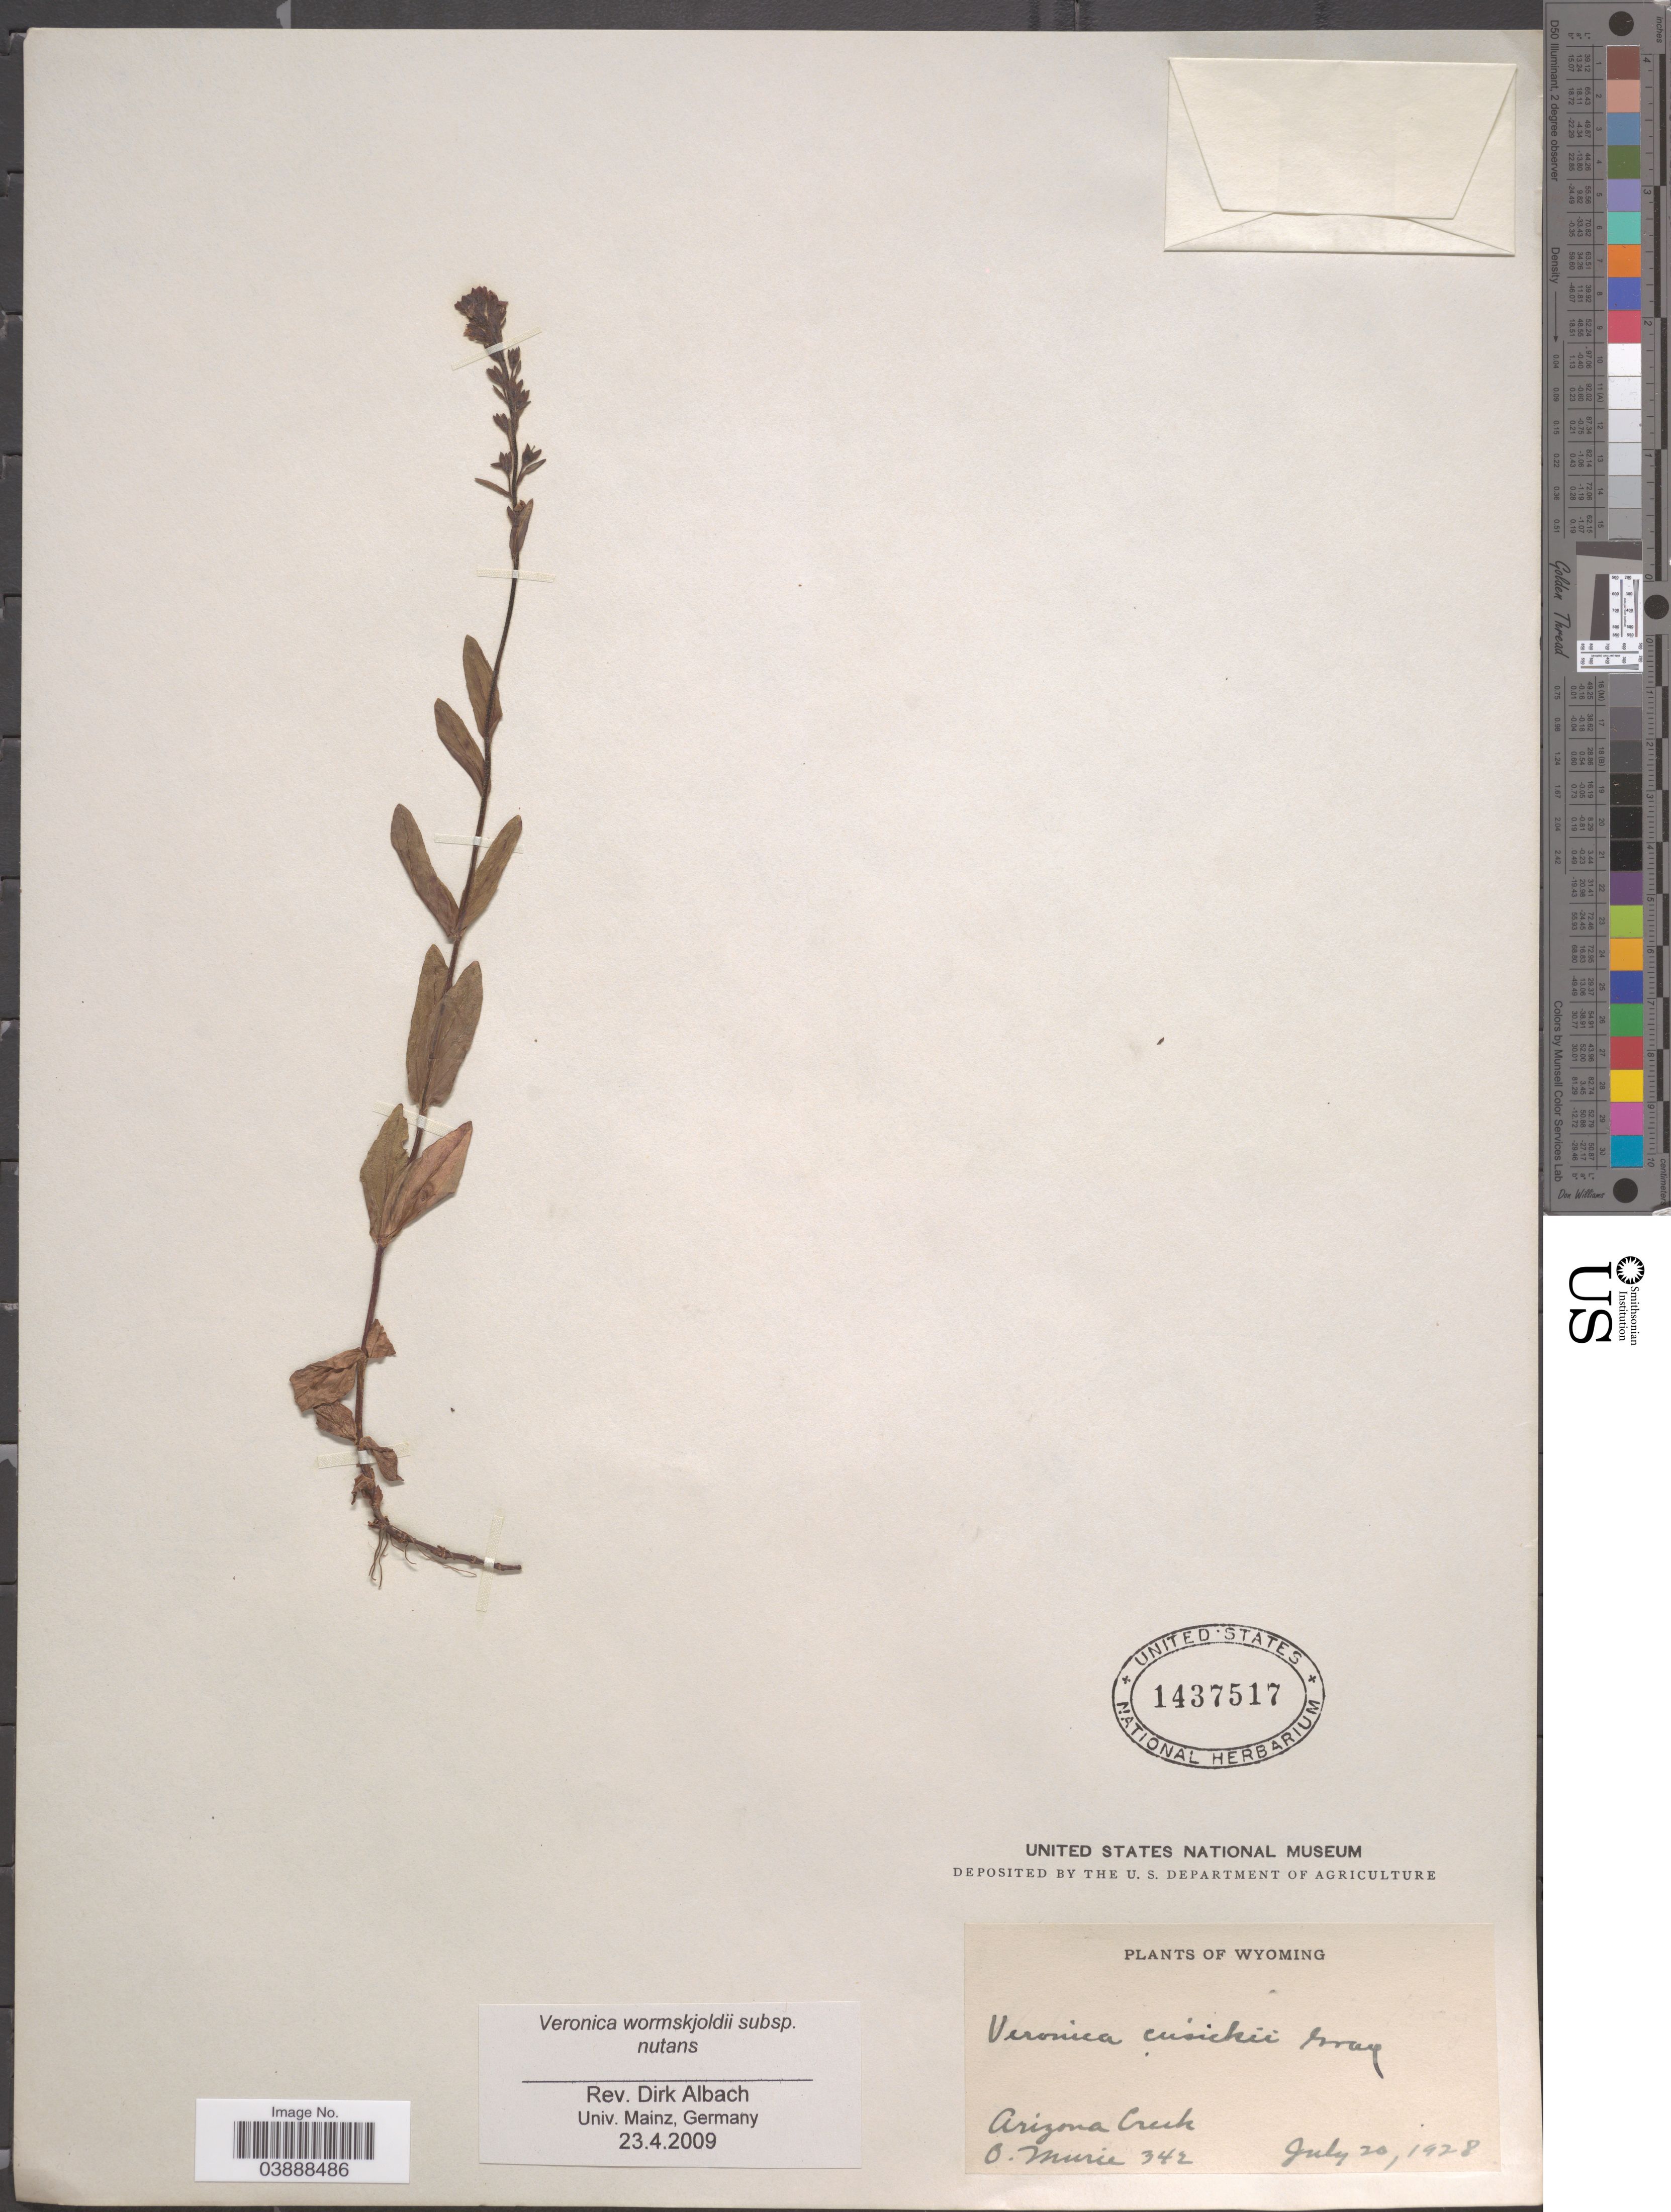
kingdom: Plantae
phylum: Tracheophyta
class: Magnoliopsida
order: Lamiales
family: Plantaginaceae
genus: Veronica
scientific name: Veronica wormskjoldii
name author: Roem. & Schult.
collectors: O. Murie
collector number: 342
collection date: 1928-07-20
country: United States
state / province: Wyoming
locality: Arizona Creek.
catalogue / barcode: US 1437517